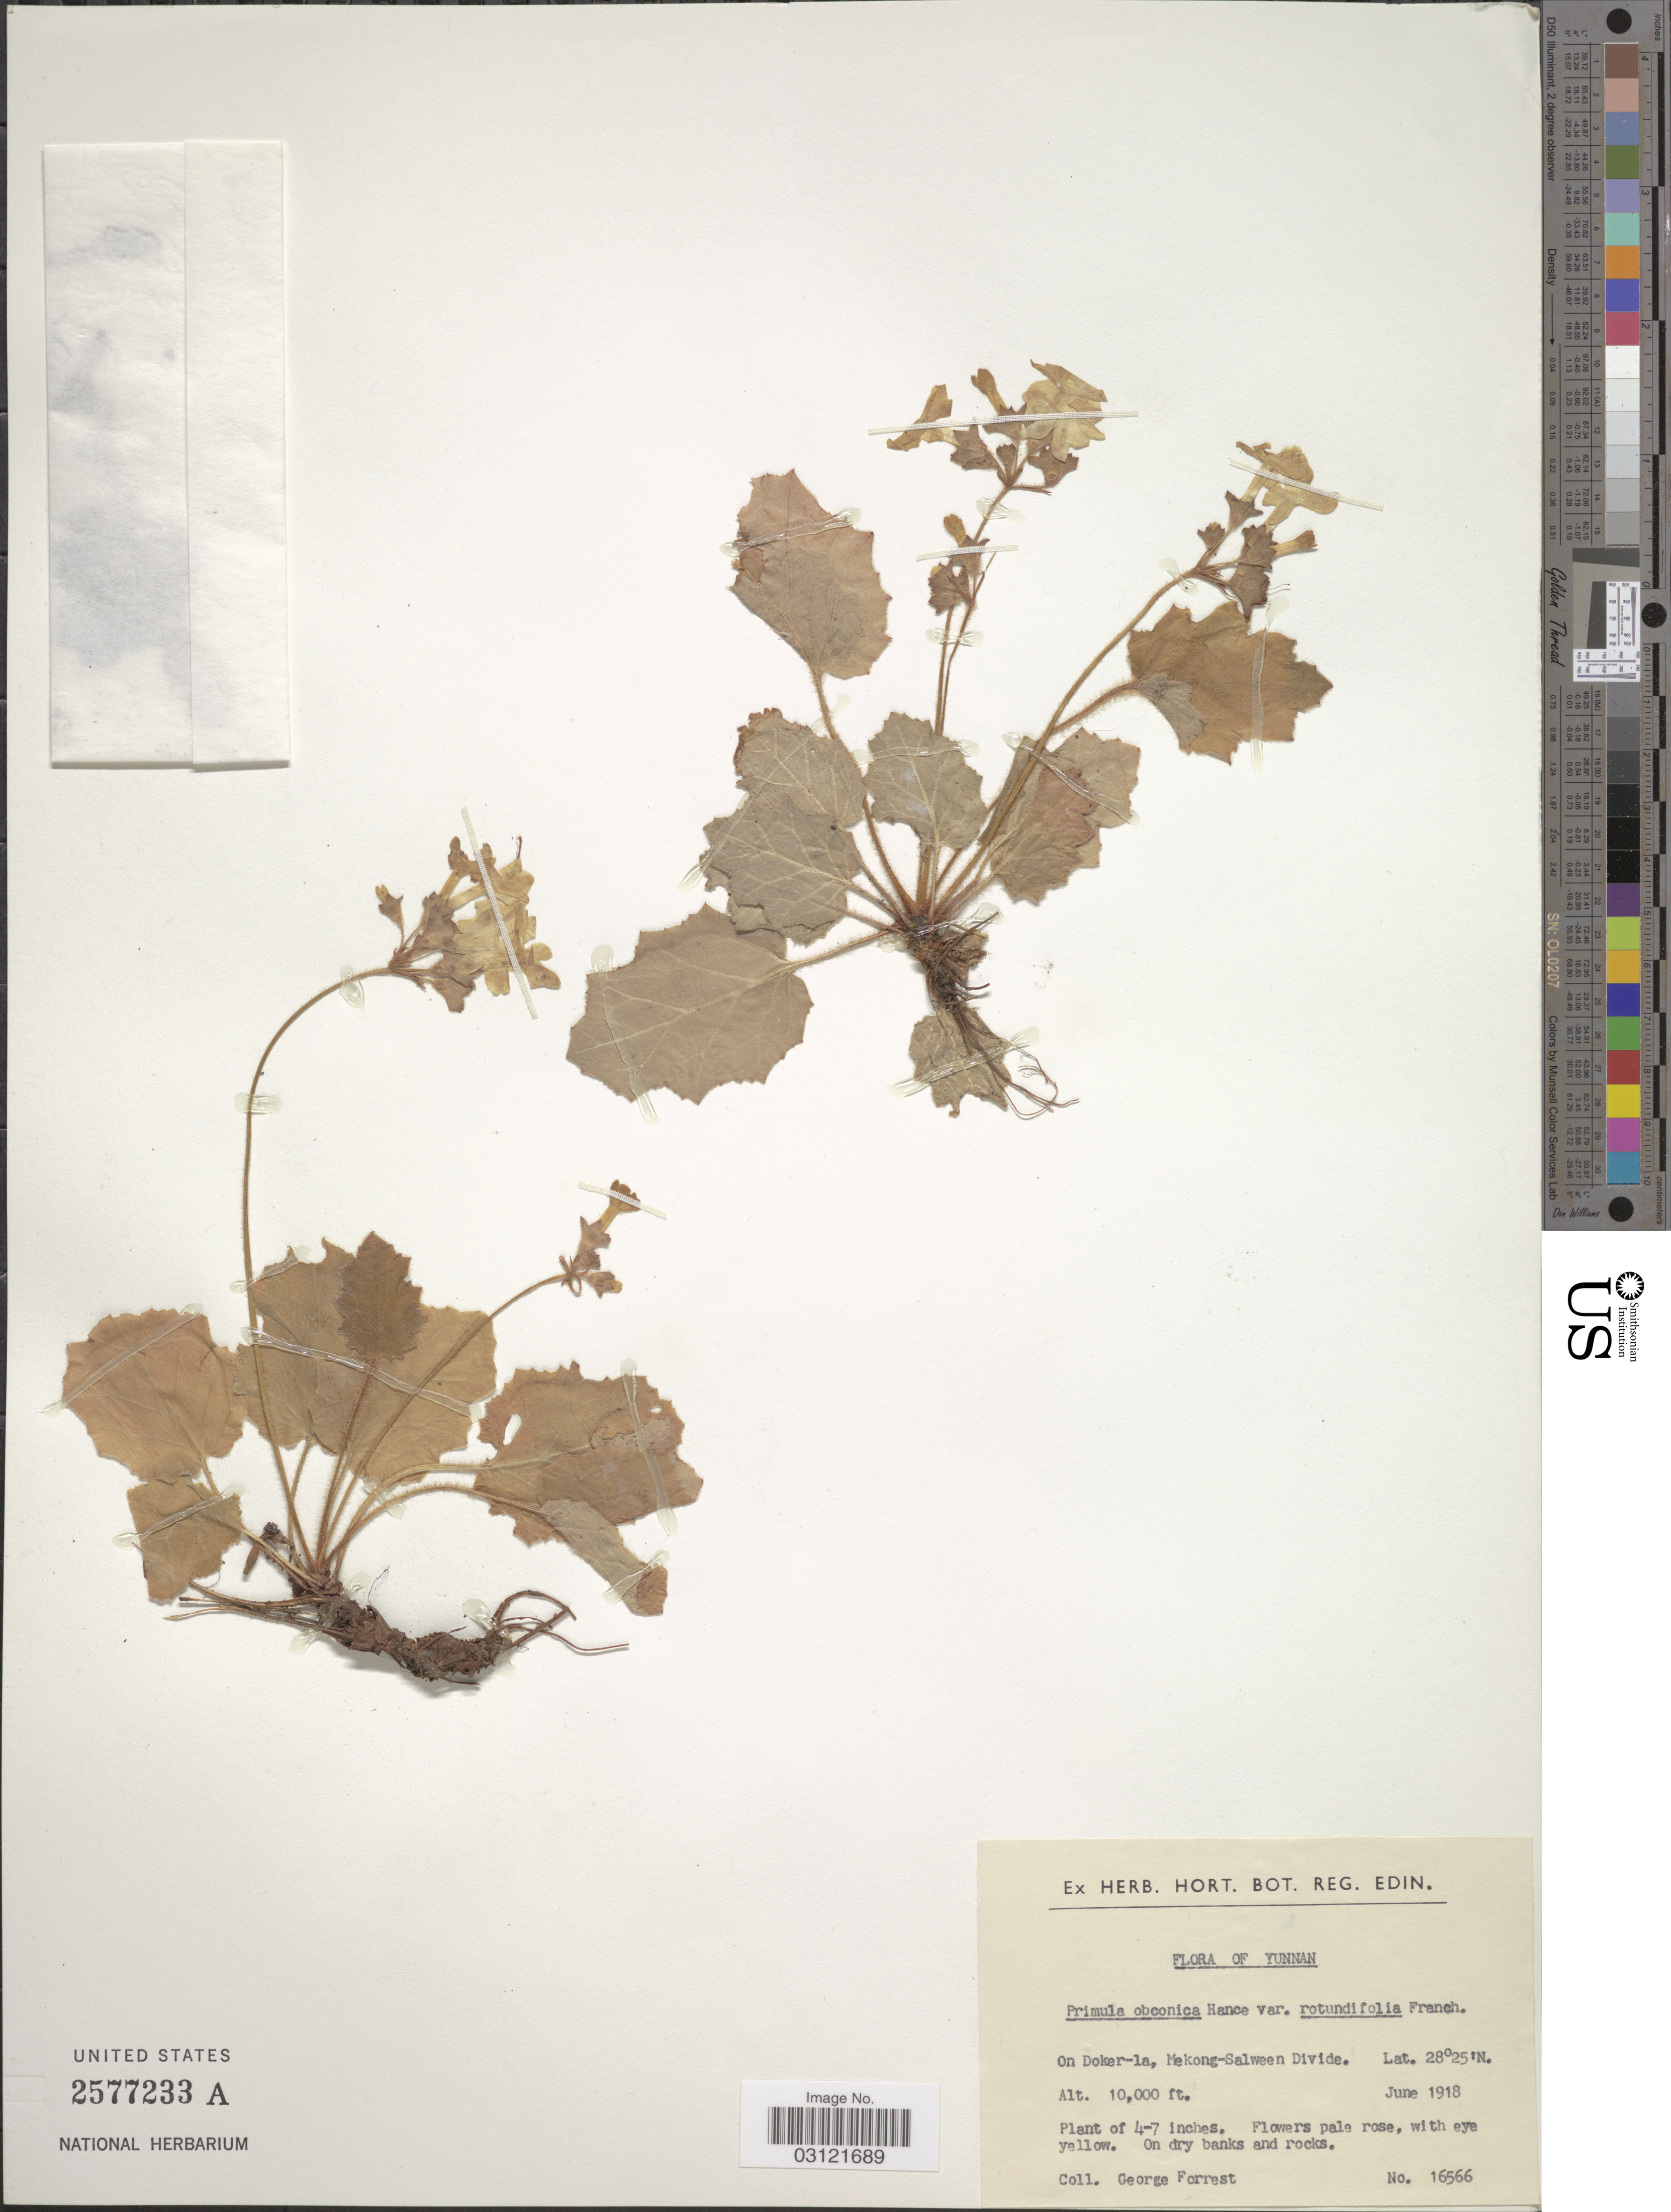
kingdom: Plantae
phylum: Tracheophyta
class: Magnoliopsida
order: Ericales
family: Primulaceae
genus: Primula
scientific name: Primula obconica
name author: Hance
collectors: G. Forrest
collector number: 16566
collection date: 1918-06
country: China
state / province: Yunnan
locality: On Donker-la, Mekong-Salween Divide.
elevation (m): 3048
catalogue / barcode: US 2577233A